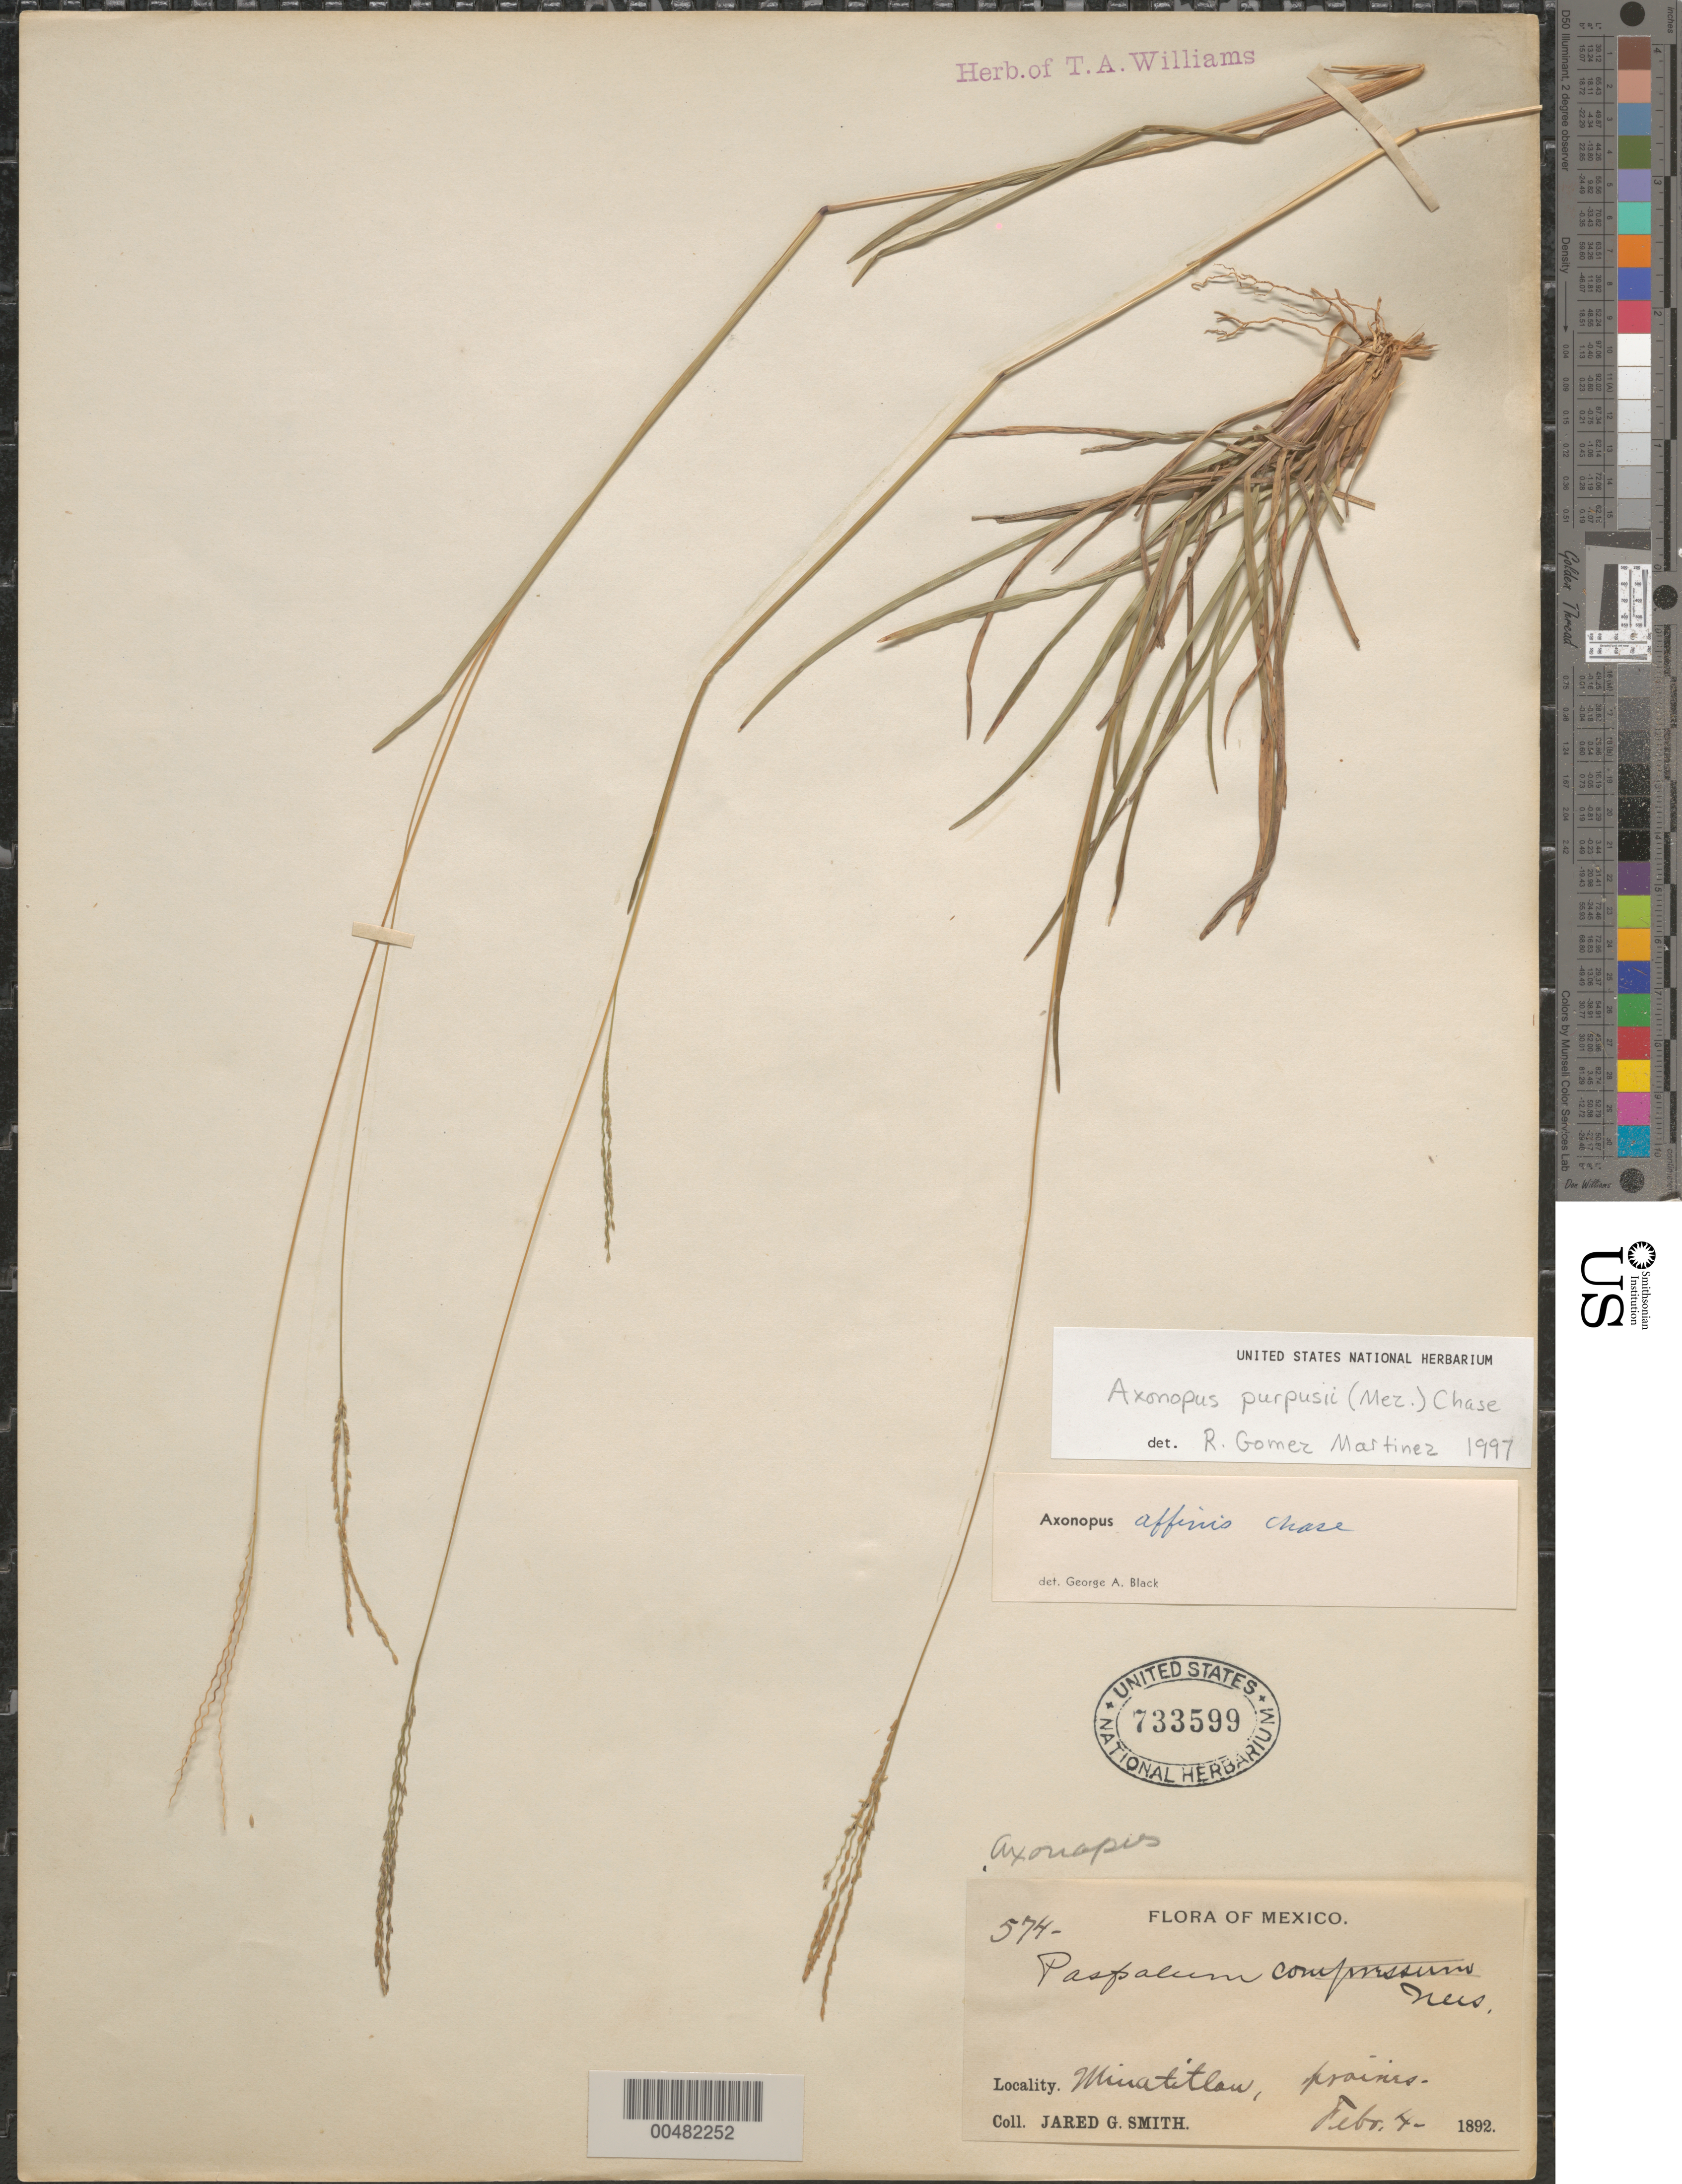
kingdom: Plantae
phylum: Tracheophyta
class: Liliopsida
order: Poales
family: Poaceae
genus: Axonopus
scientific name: Axonopus purpusii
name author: (Mez) Chase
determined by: Black, G. A.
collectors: J. G. Smith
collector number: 574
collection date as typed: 4 Feb 1892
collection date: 1892-02-04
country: Mexico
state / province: Veracruz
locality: Minatitlán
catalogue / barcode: US 733599